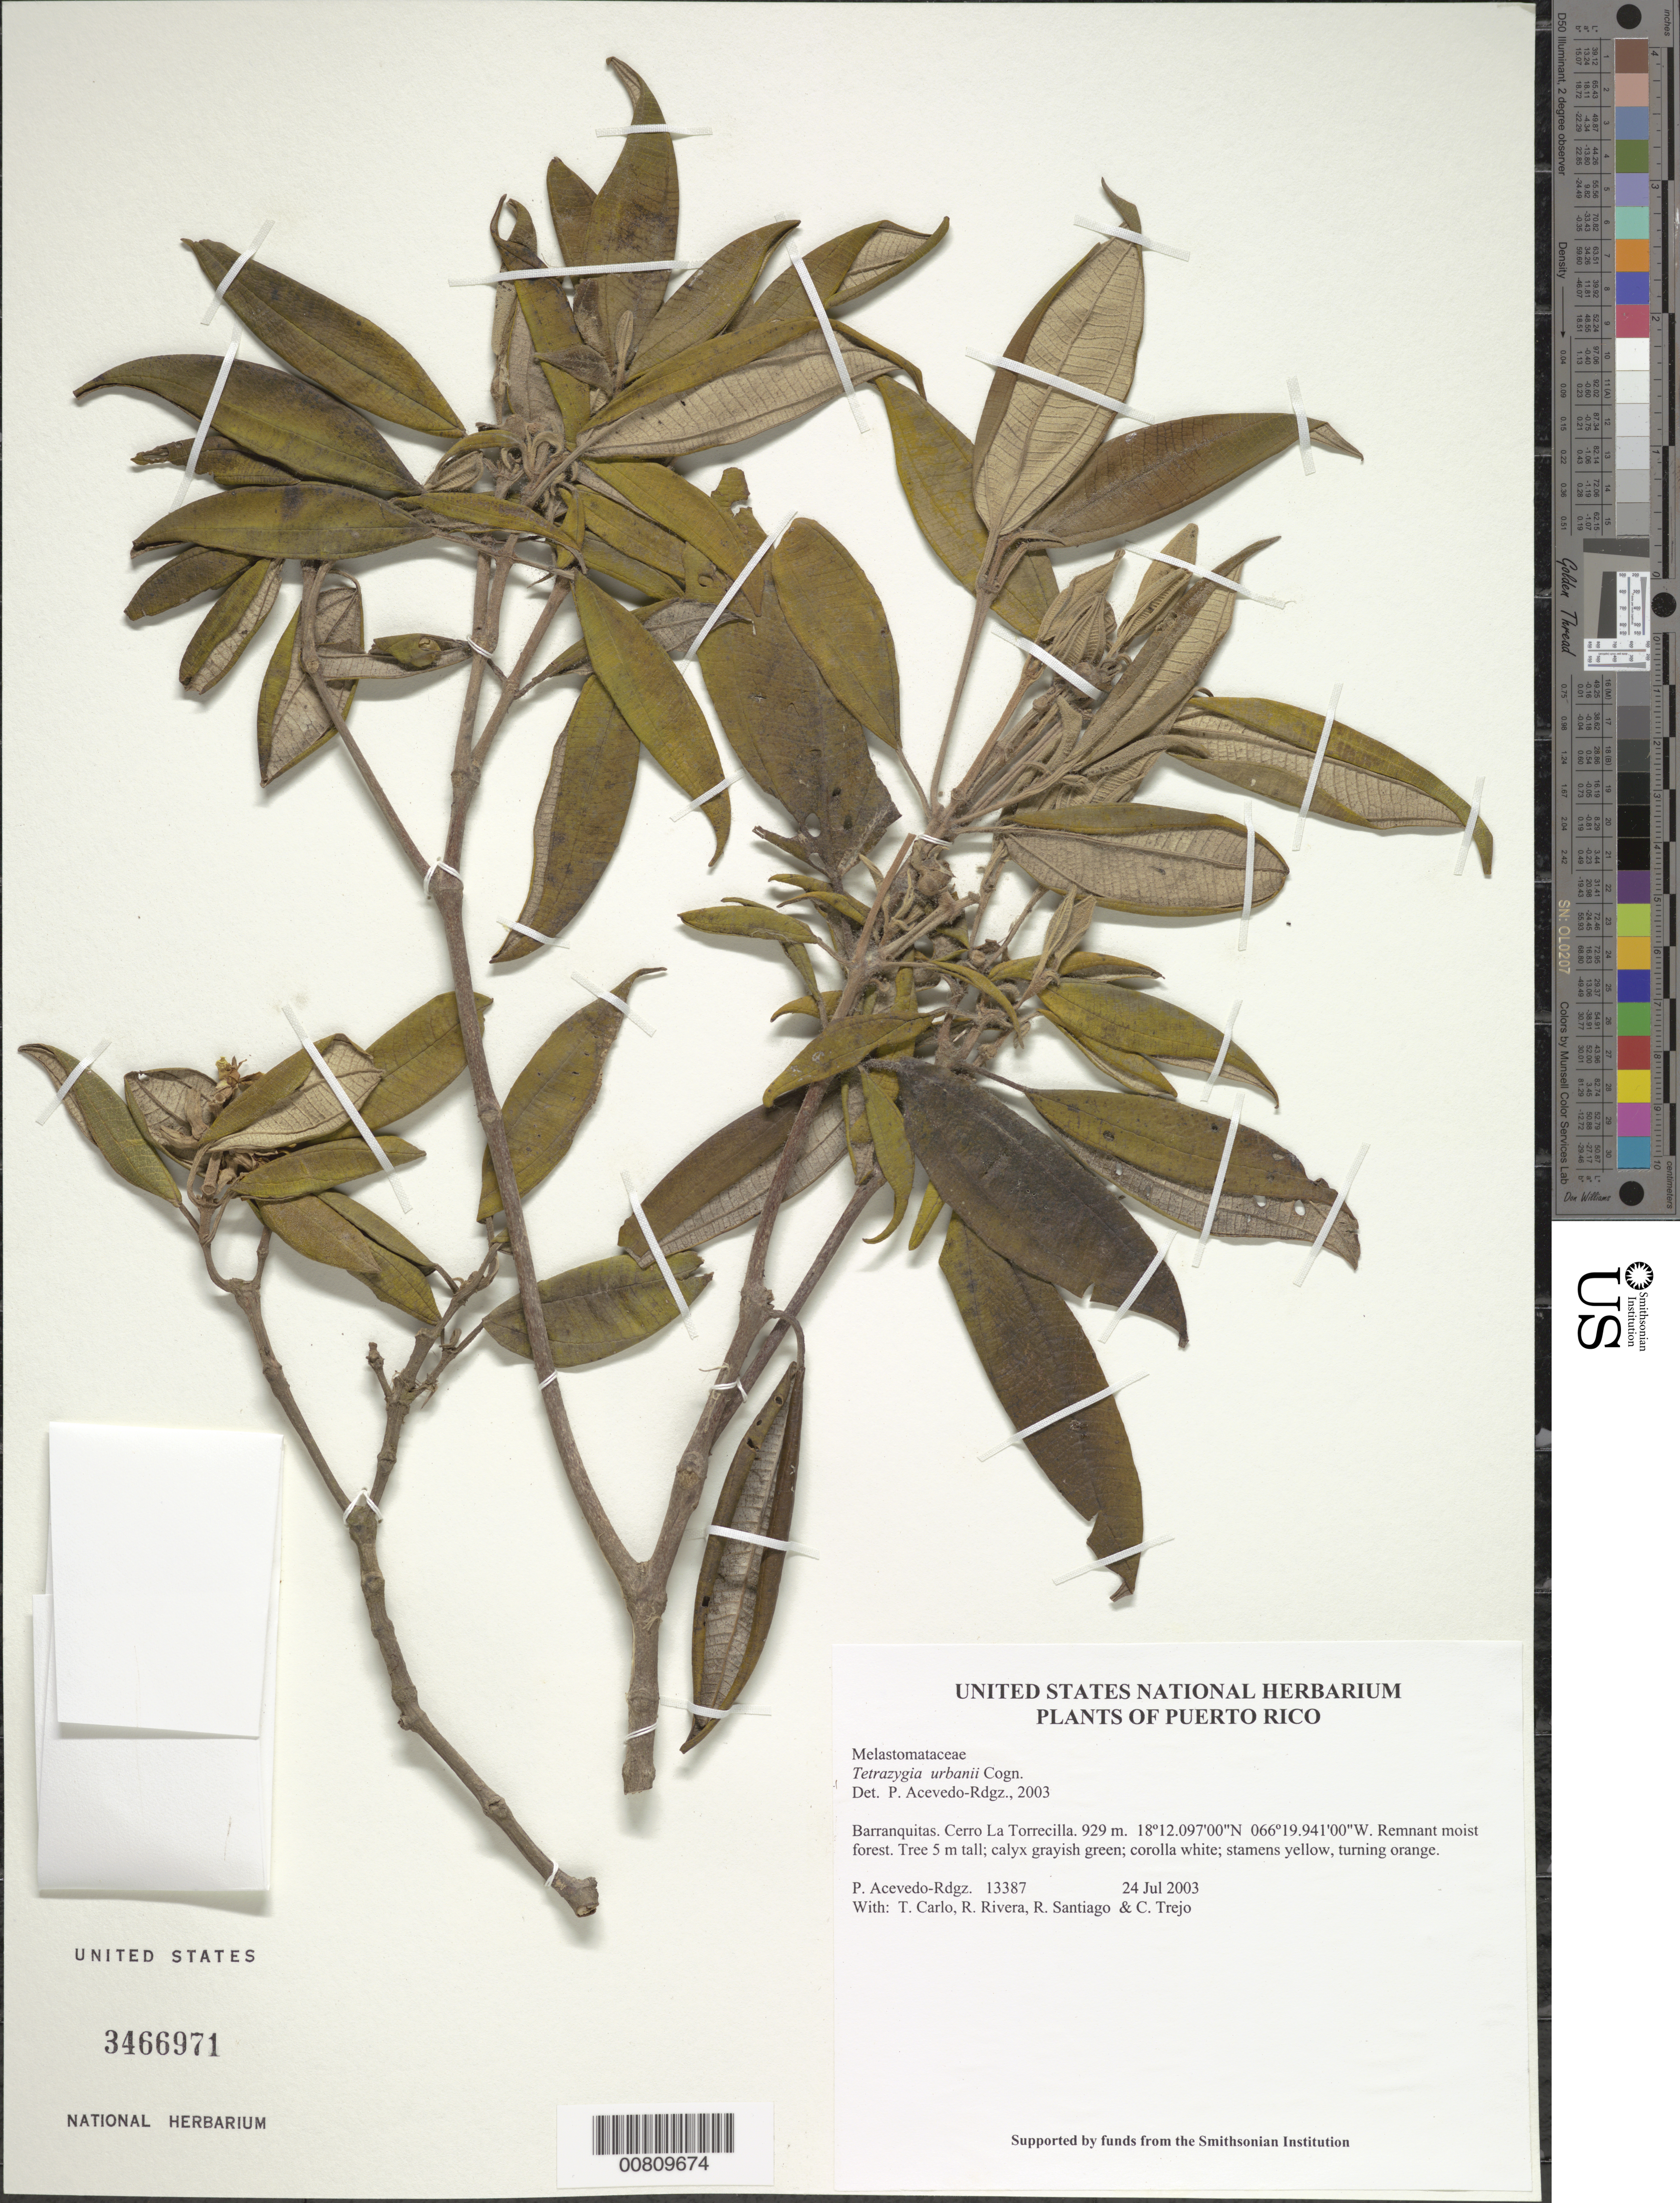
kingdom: Plantae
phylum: Tracheophyta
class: Magnoliopsida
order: Myrtales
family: Melastomataceae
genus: Tetrazygia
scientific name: Tetrazygia urbanii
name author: Cogn.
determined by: Acevedo-Rodríguez, P., (BOT), Smithsonian Institution - National Museum of Natural History (UNITED STATES)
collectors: P. Acevedo-Rodr., T. Carlo, R. Rivera, R. Santiago & C. Trejo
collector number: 13387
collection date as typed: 24 Jul 2003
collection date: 2003-07-24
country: Puerto Rico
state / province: Barranquitas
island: Puerto Rico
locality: Barranquitas. Cerro La Torrecilla.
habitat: Remnant moist forest.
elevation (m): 929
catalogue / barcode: US 3466971